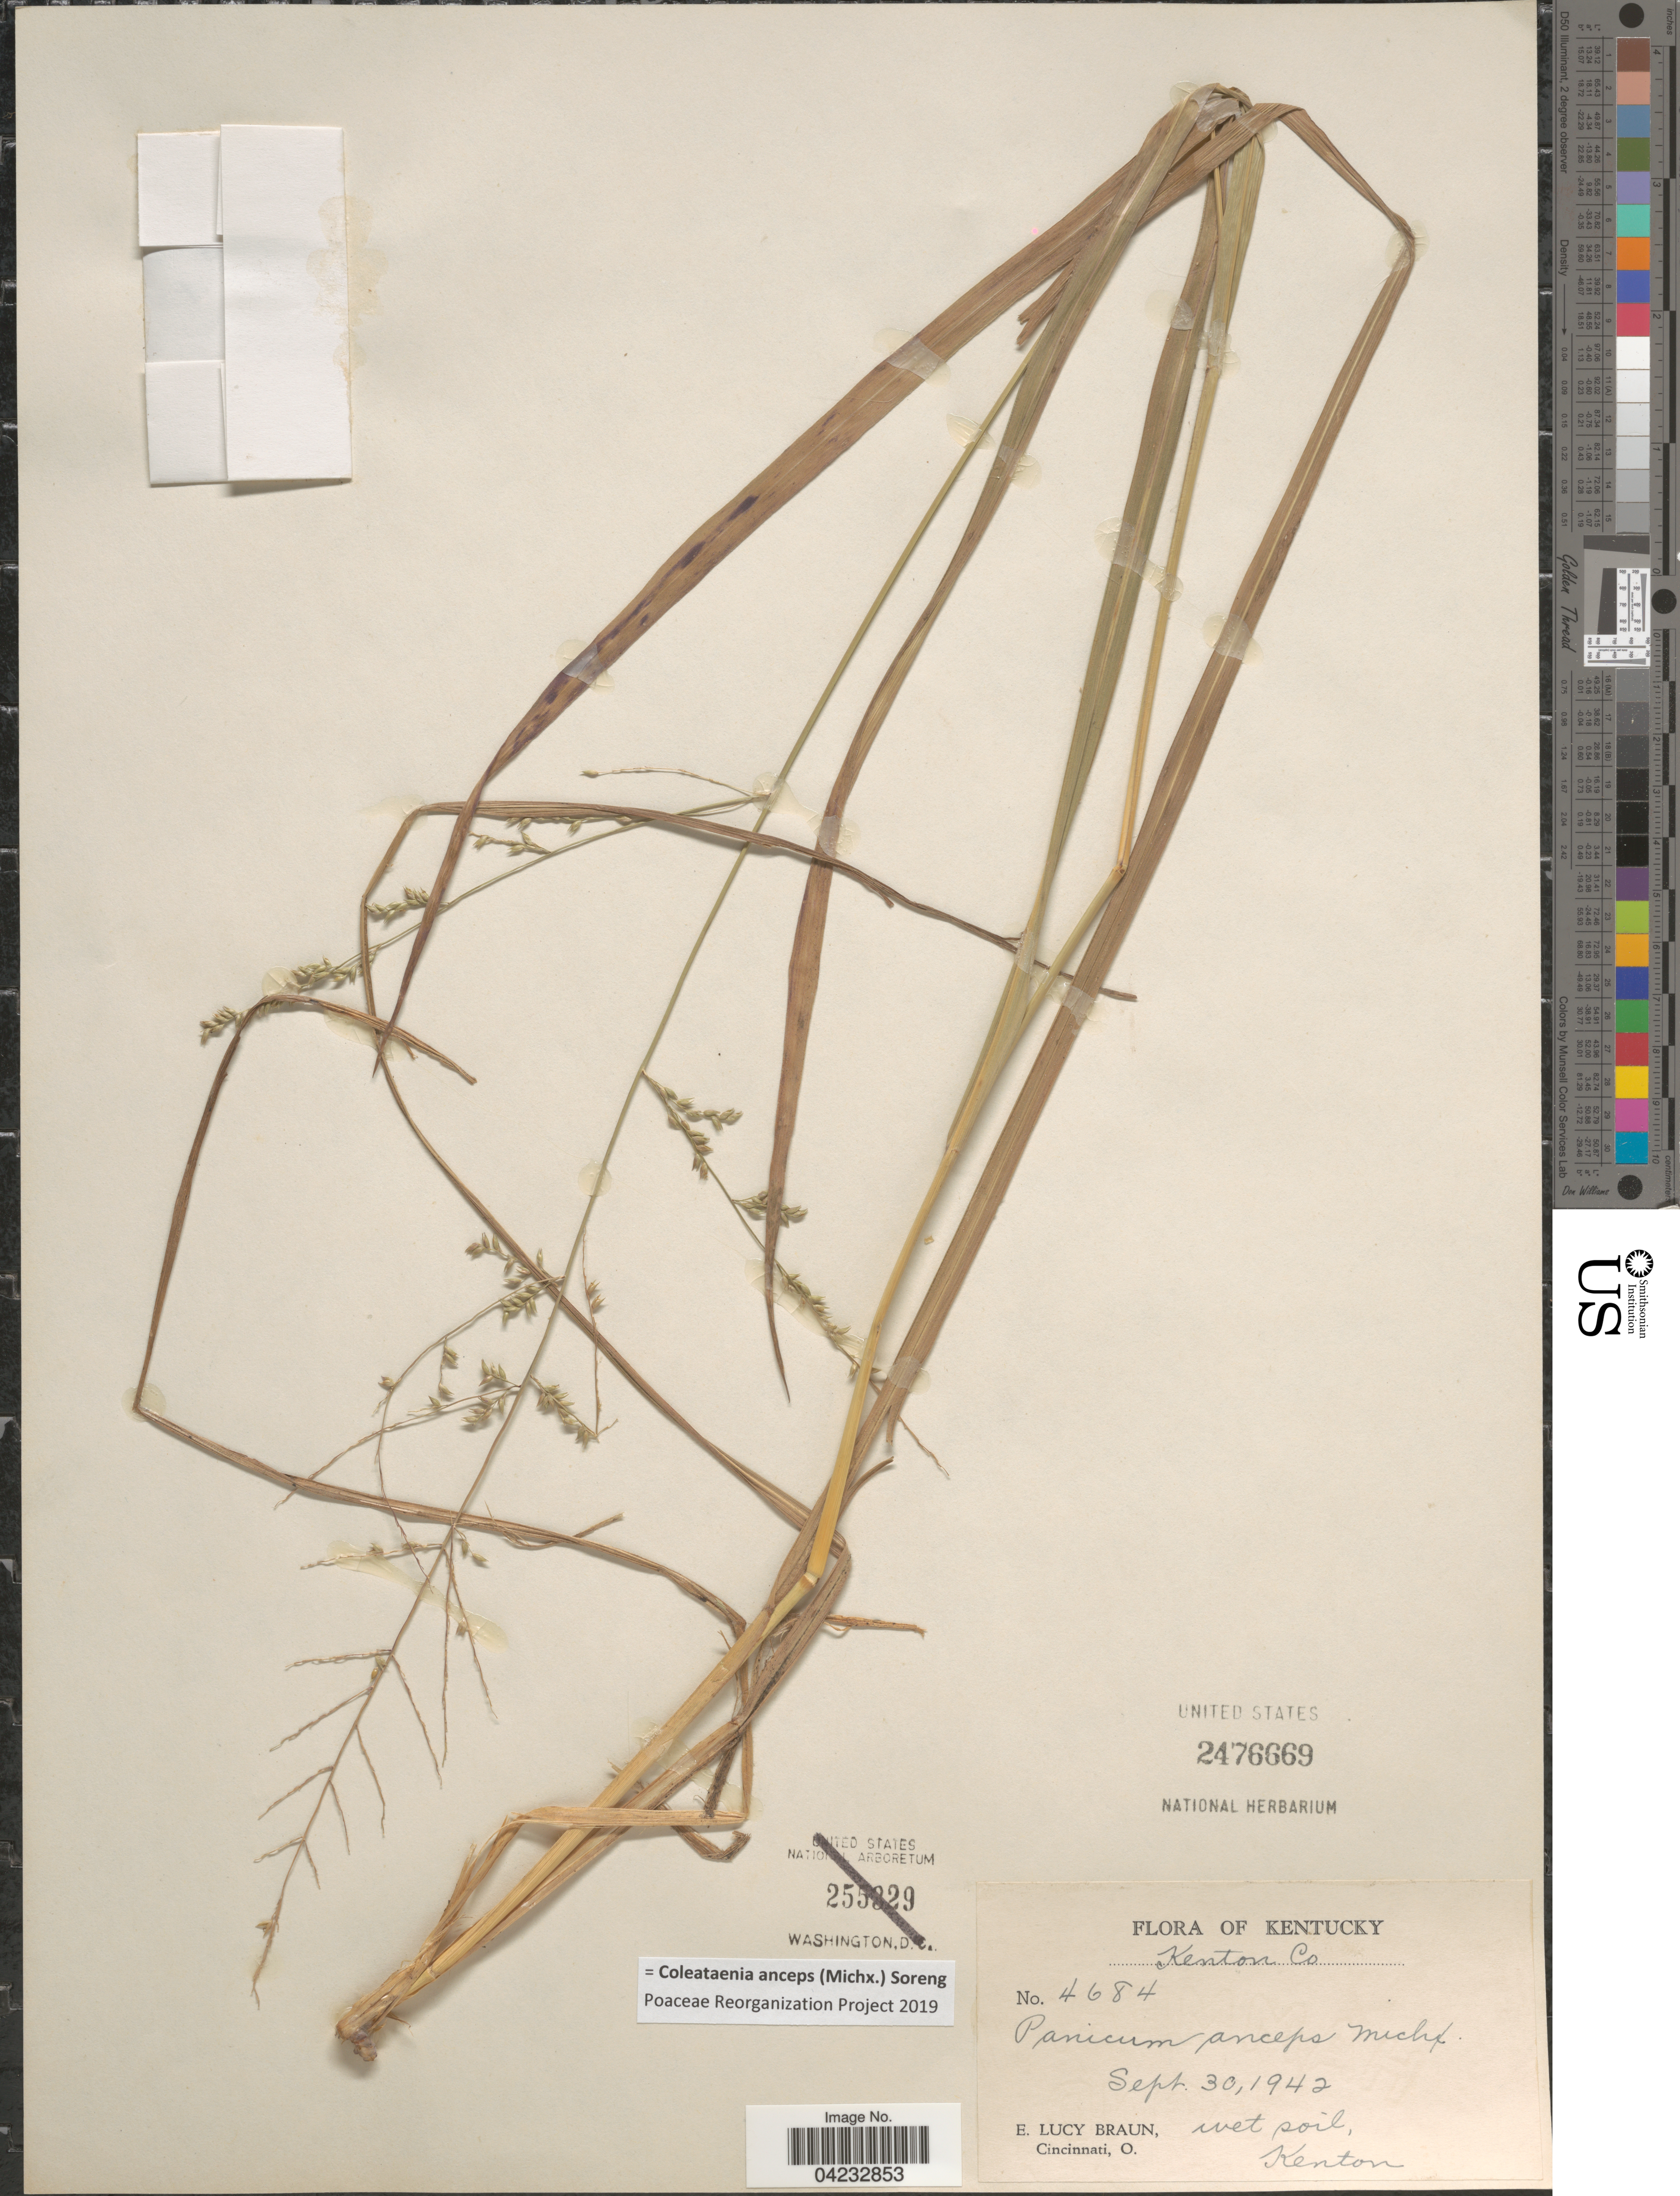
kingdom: Plantae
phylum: Tracheophyta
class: Liliopsida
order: Poales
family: Poaceae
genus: Coleataenia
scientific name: Coleataenia anceps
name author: (Michx.) Soreng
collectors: E. L. Braun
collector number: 4684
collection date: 1942-09-30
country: United States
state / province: Kentucky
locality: Kenton Co. Kenton.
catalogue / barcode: US 2476669